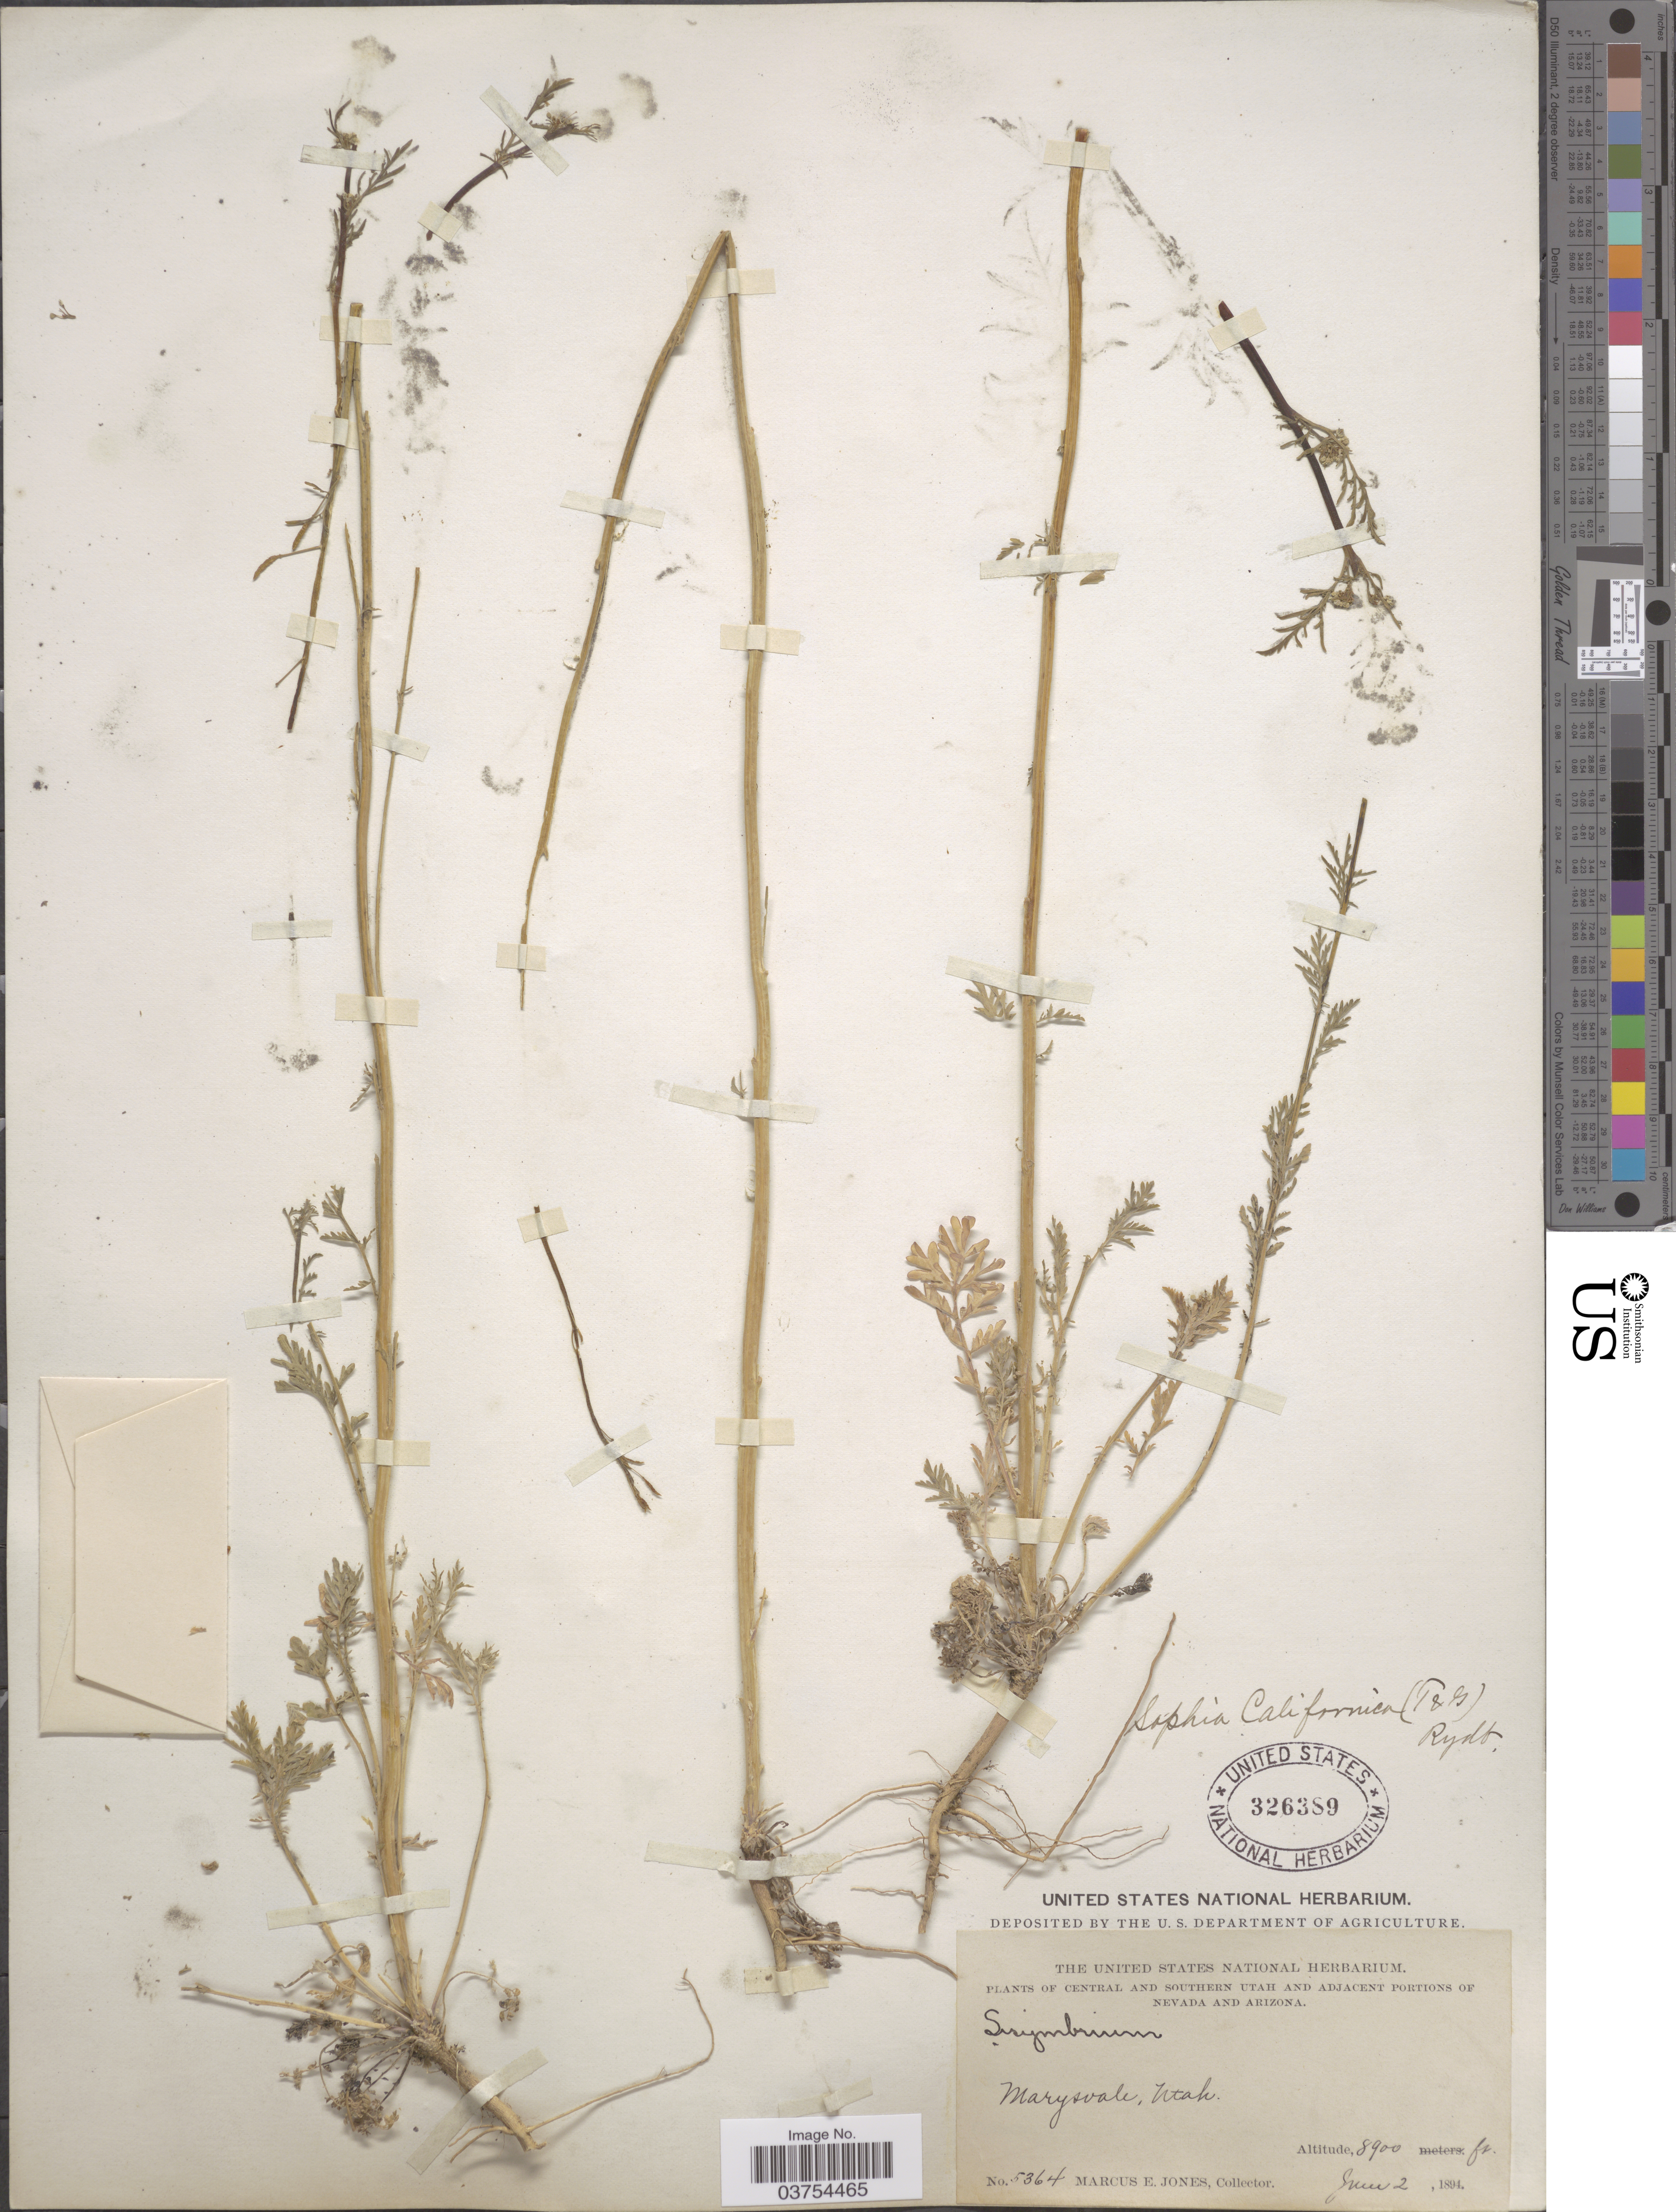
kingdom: Plantae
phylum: Tracheophyta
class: Magnoliopsida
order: Brassicales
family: Brassicaceae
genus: Descurainia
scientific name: Descurainia californica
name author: (A. Gray) O.E. Schulz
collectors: M. E. Jones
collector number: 5364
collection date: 1894-06-02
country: United States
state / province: Utah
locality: Central and Southern Utah. Marysvale.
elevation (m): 2713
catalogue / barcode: US 326389